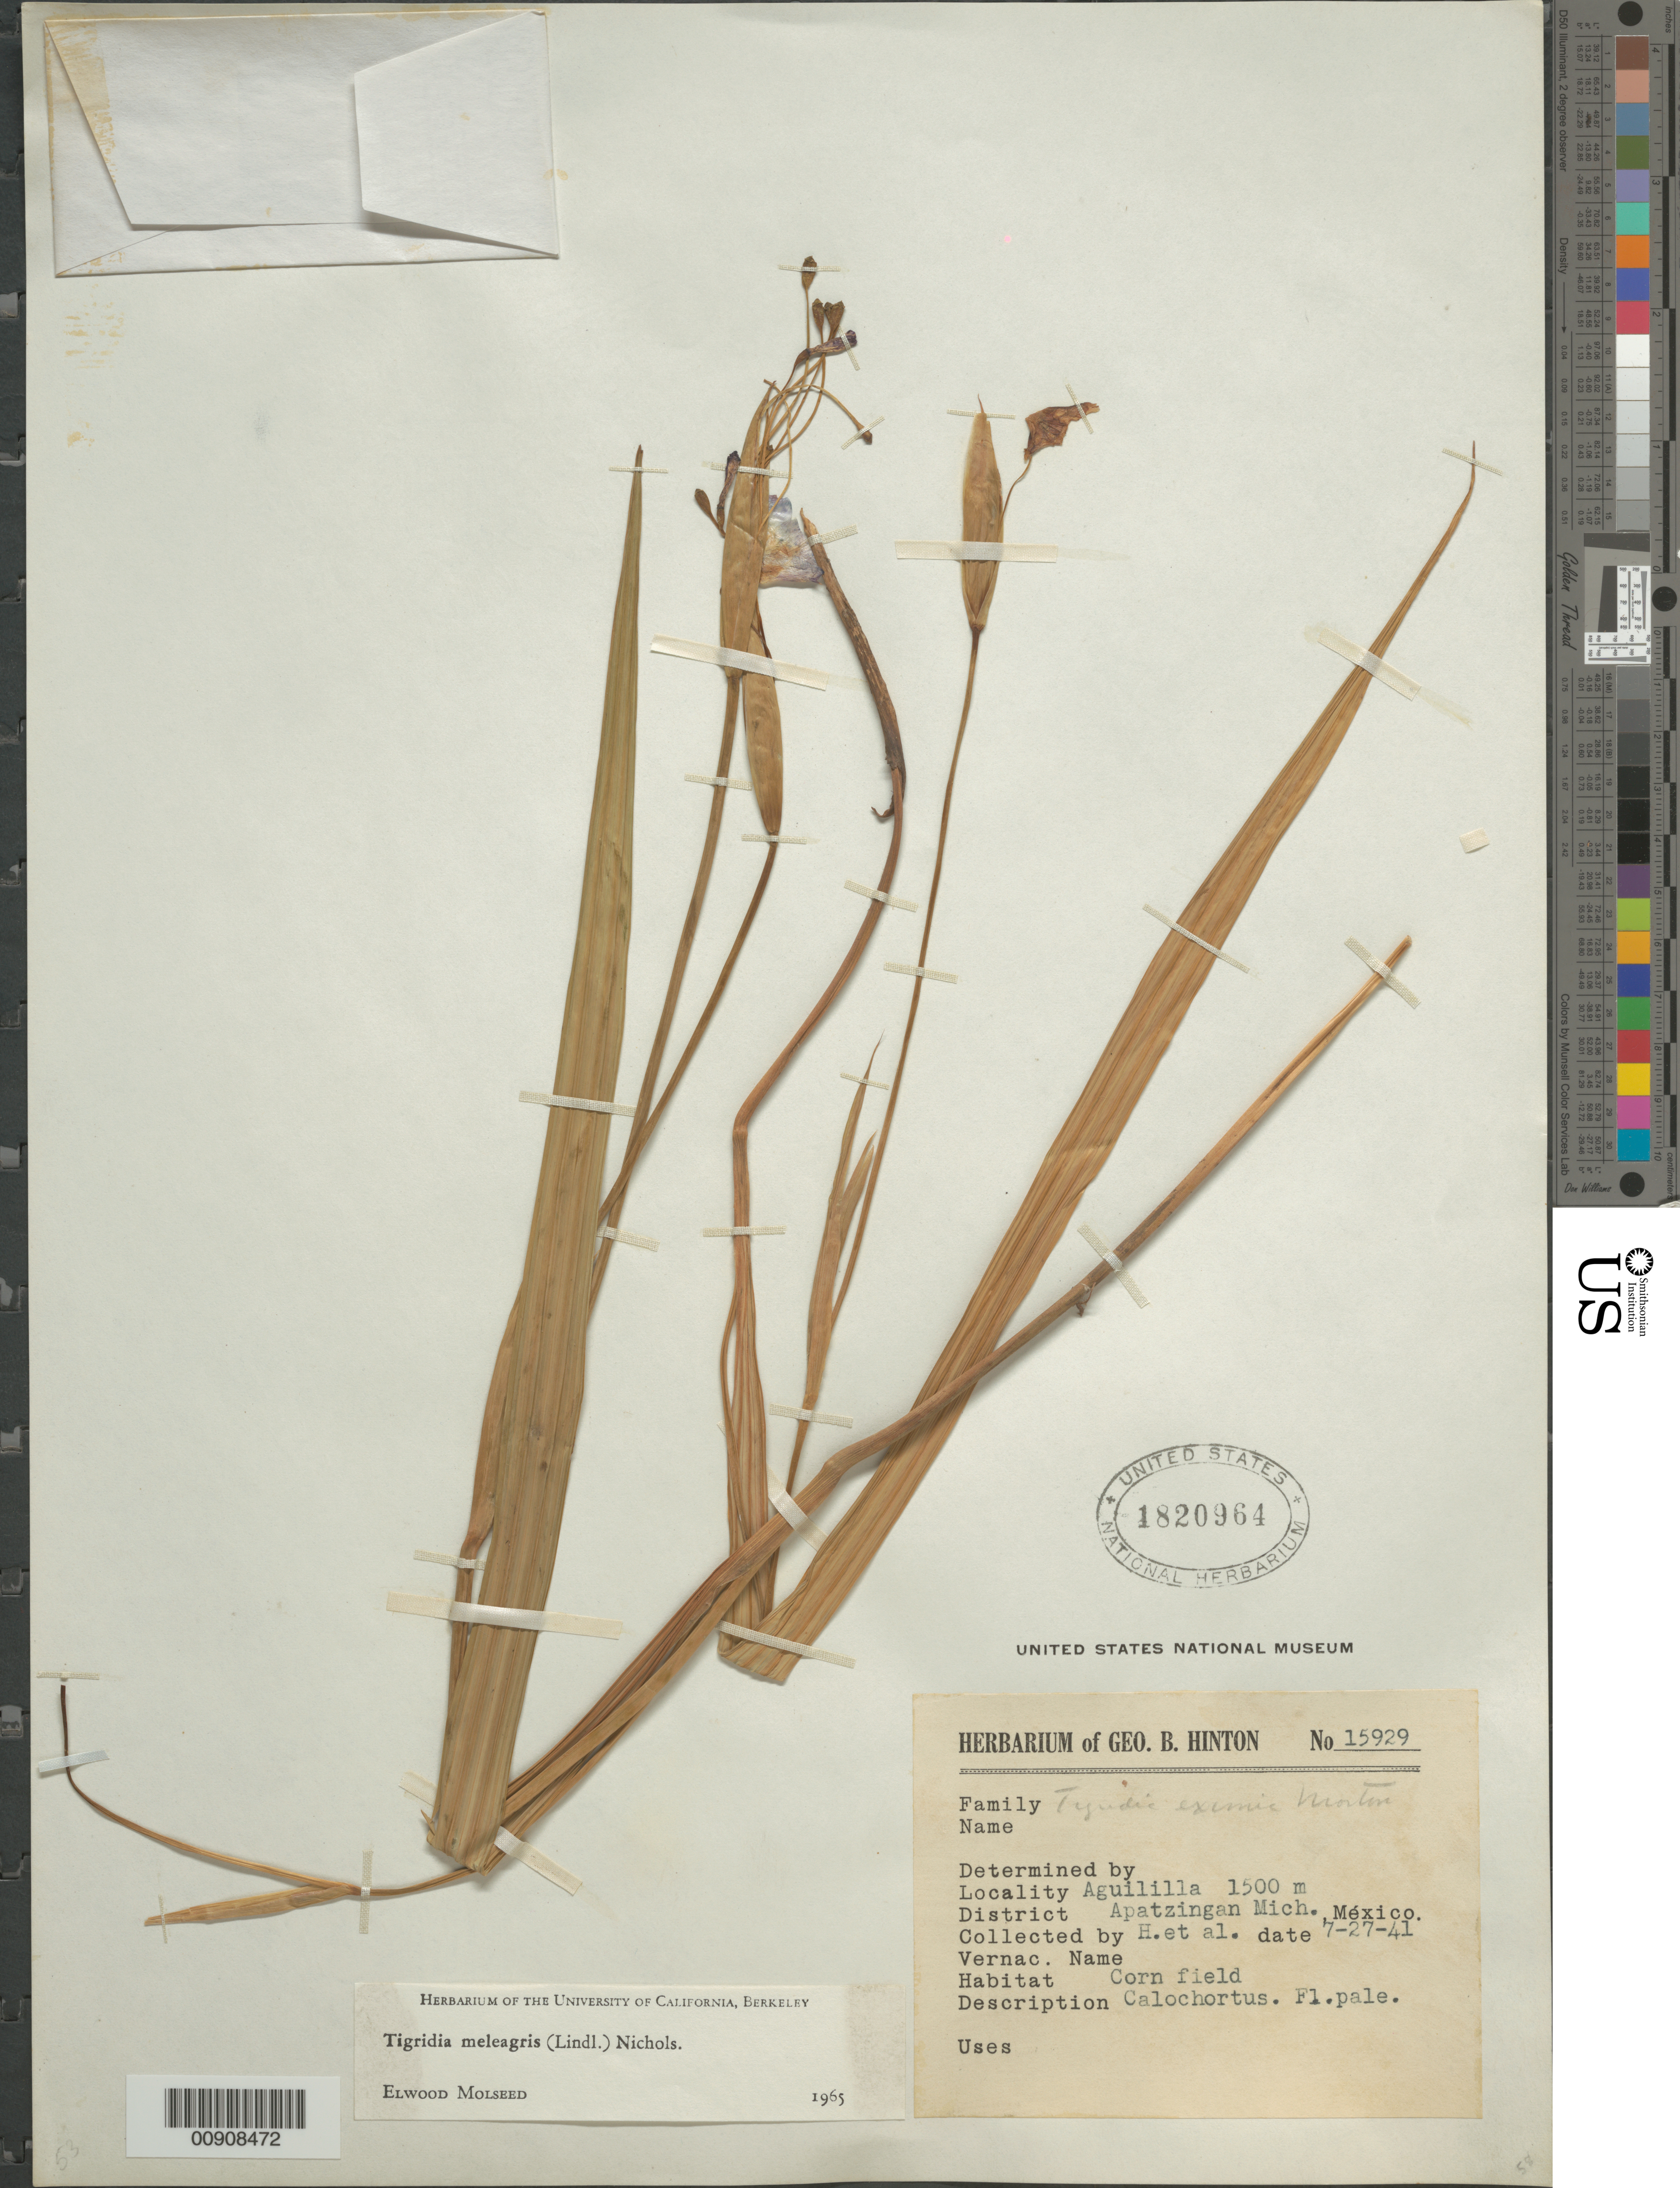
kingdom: Plantae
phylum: Tracheophyta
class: Liliopsida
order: Asparagales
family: Iridaceae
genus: Tigridia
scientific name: Tigridia meleagris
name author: (Lindl.) G. Nicholson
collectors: G. B. Hinton & et al.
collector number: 15929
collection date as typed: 27 Jul 1941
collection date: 1941-07-27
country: Mexico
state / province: Michoacán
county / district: Apatzingán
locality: Aguililla, District Apatzingán, Michoacán.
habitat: Corn field.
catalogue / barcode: US 1820964